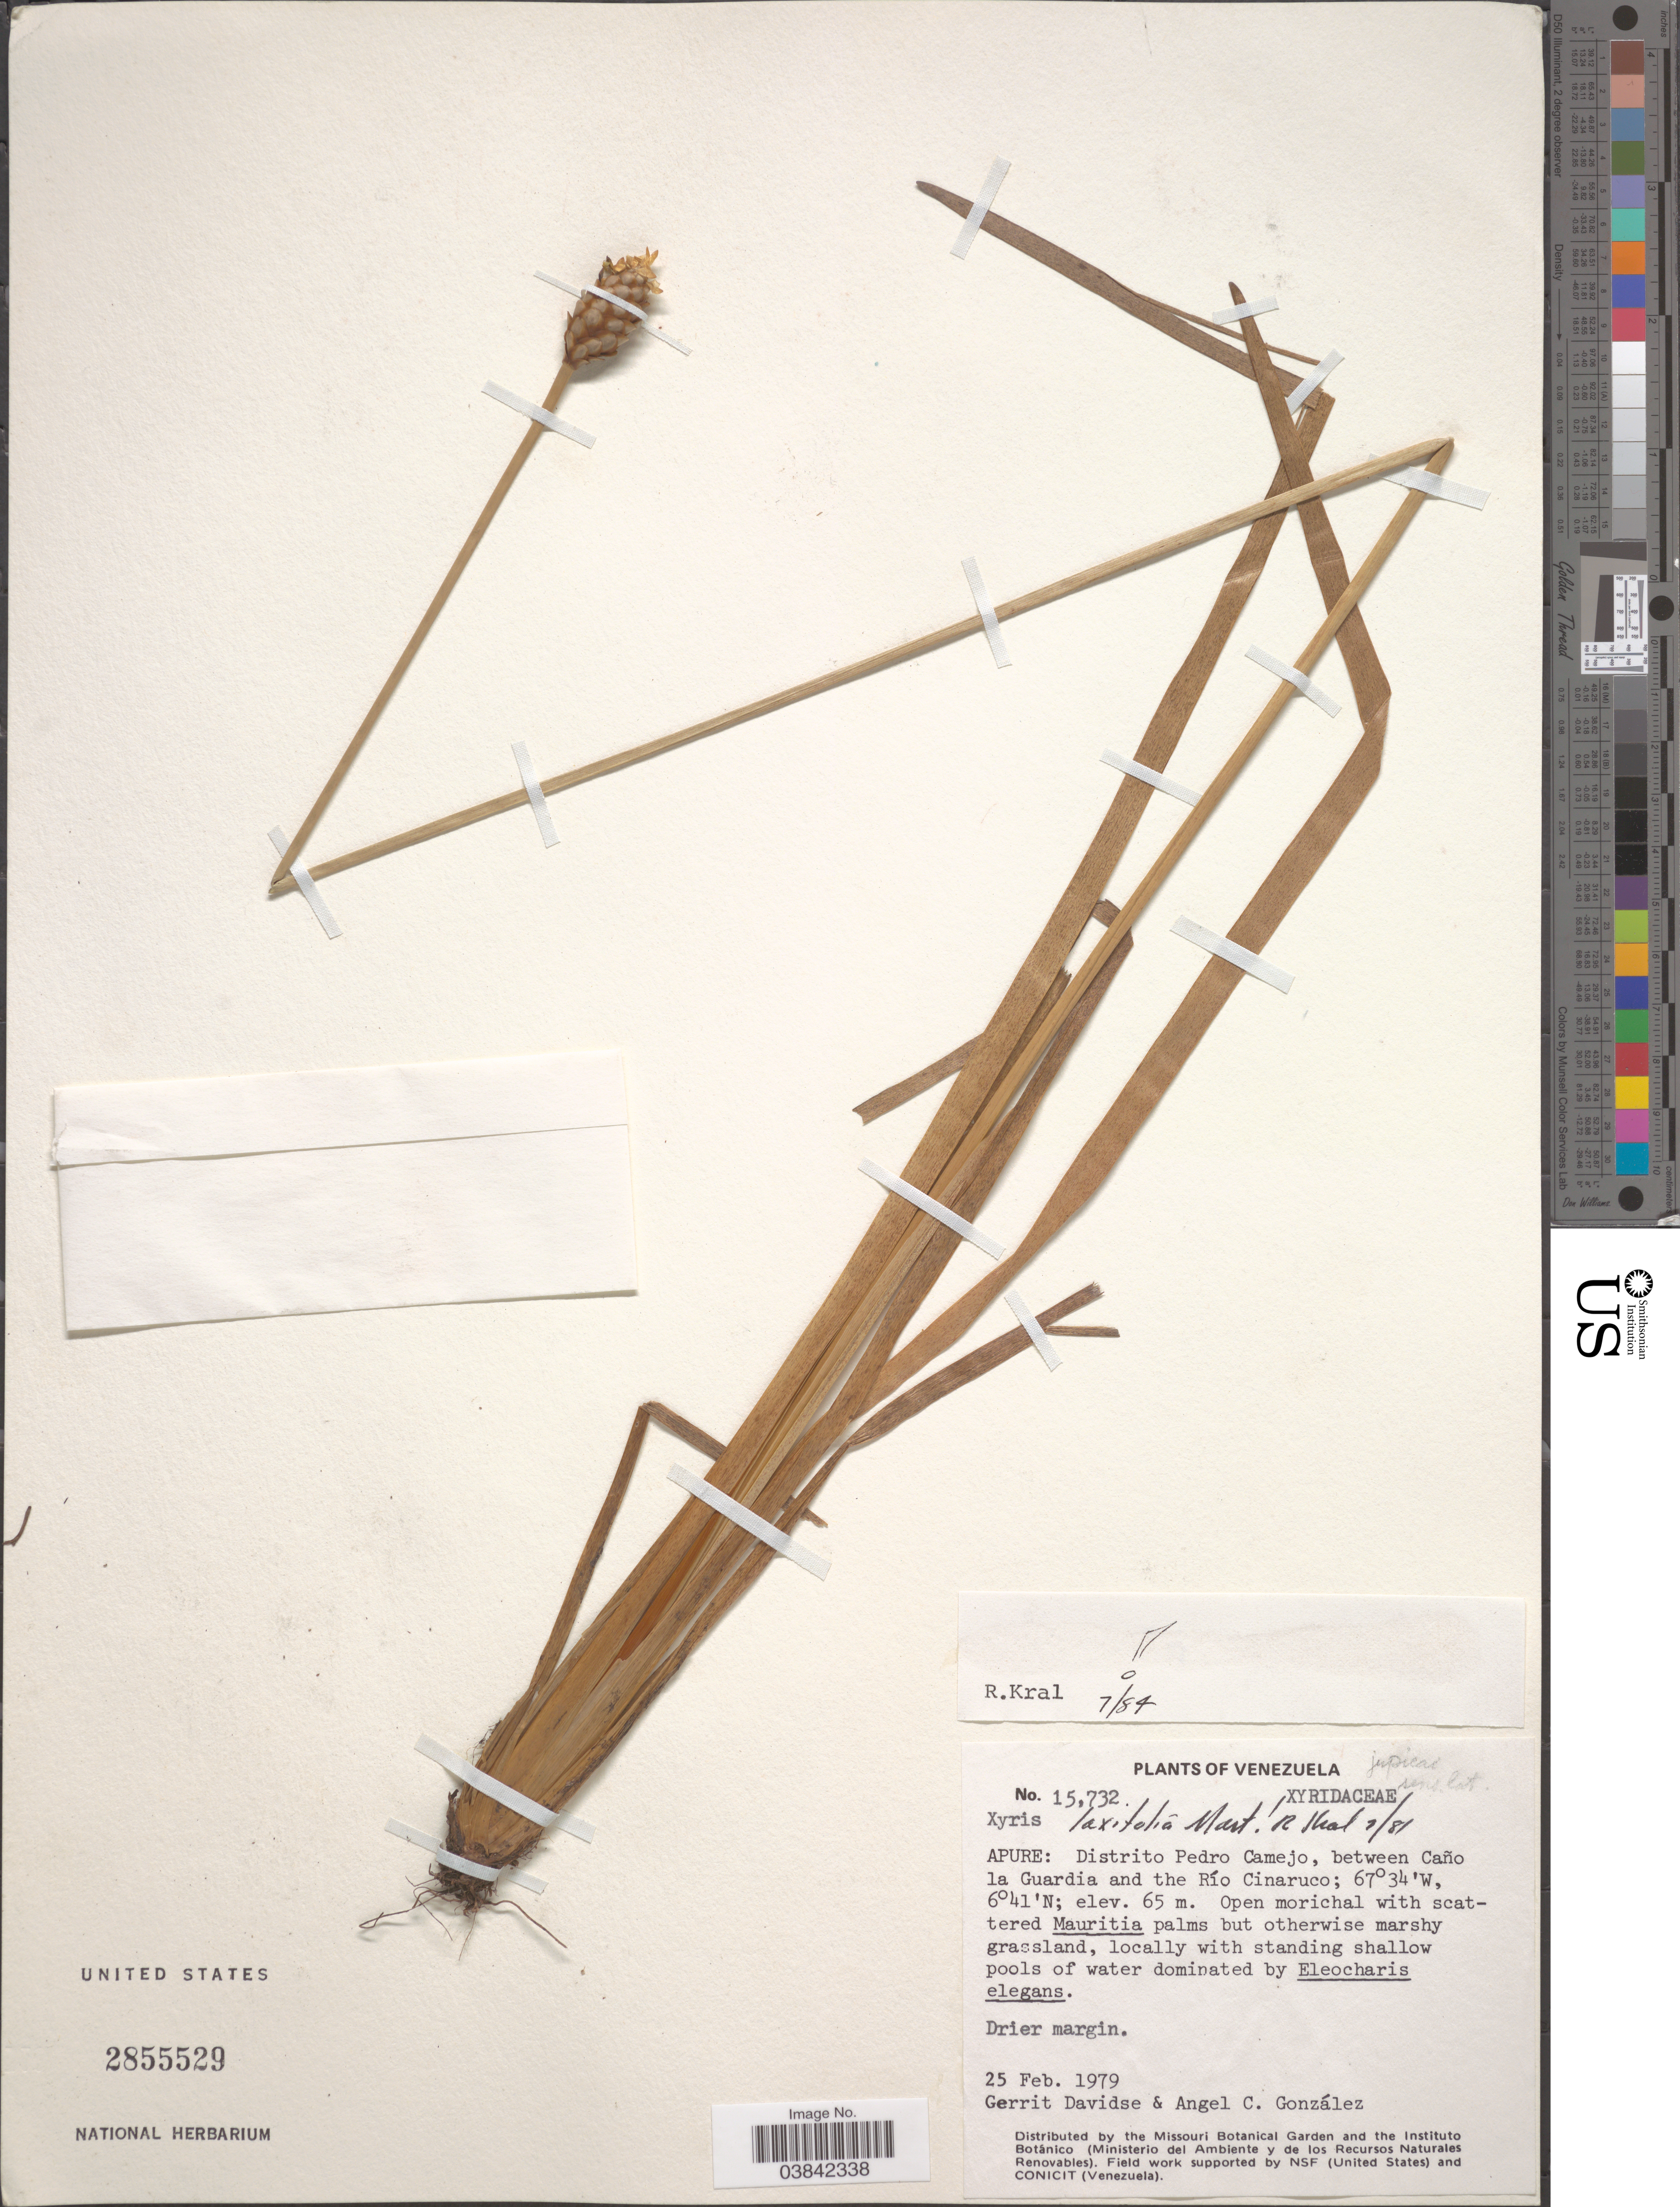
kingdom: Plantae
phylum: Tracheophyta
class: Liliopsida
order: Poales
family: Xyridaceae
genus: Xyris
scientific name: Xyris laxifolia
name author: Mart.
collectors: G. Davidse & A. C. González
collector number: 15732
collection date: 1979-02-25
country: Venezuela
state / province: Apure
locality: Distrito Pedro Camejo, between Caño la Guardia and the Río Cinaruco.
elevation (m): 65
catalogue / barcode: US 2855529